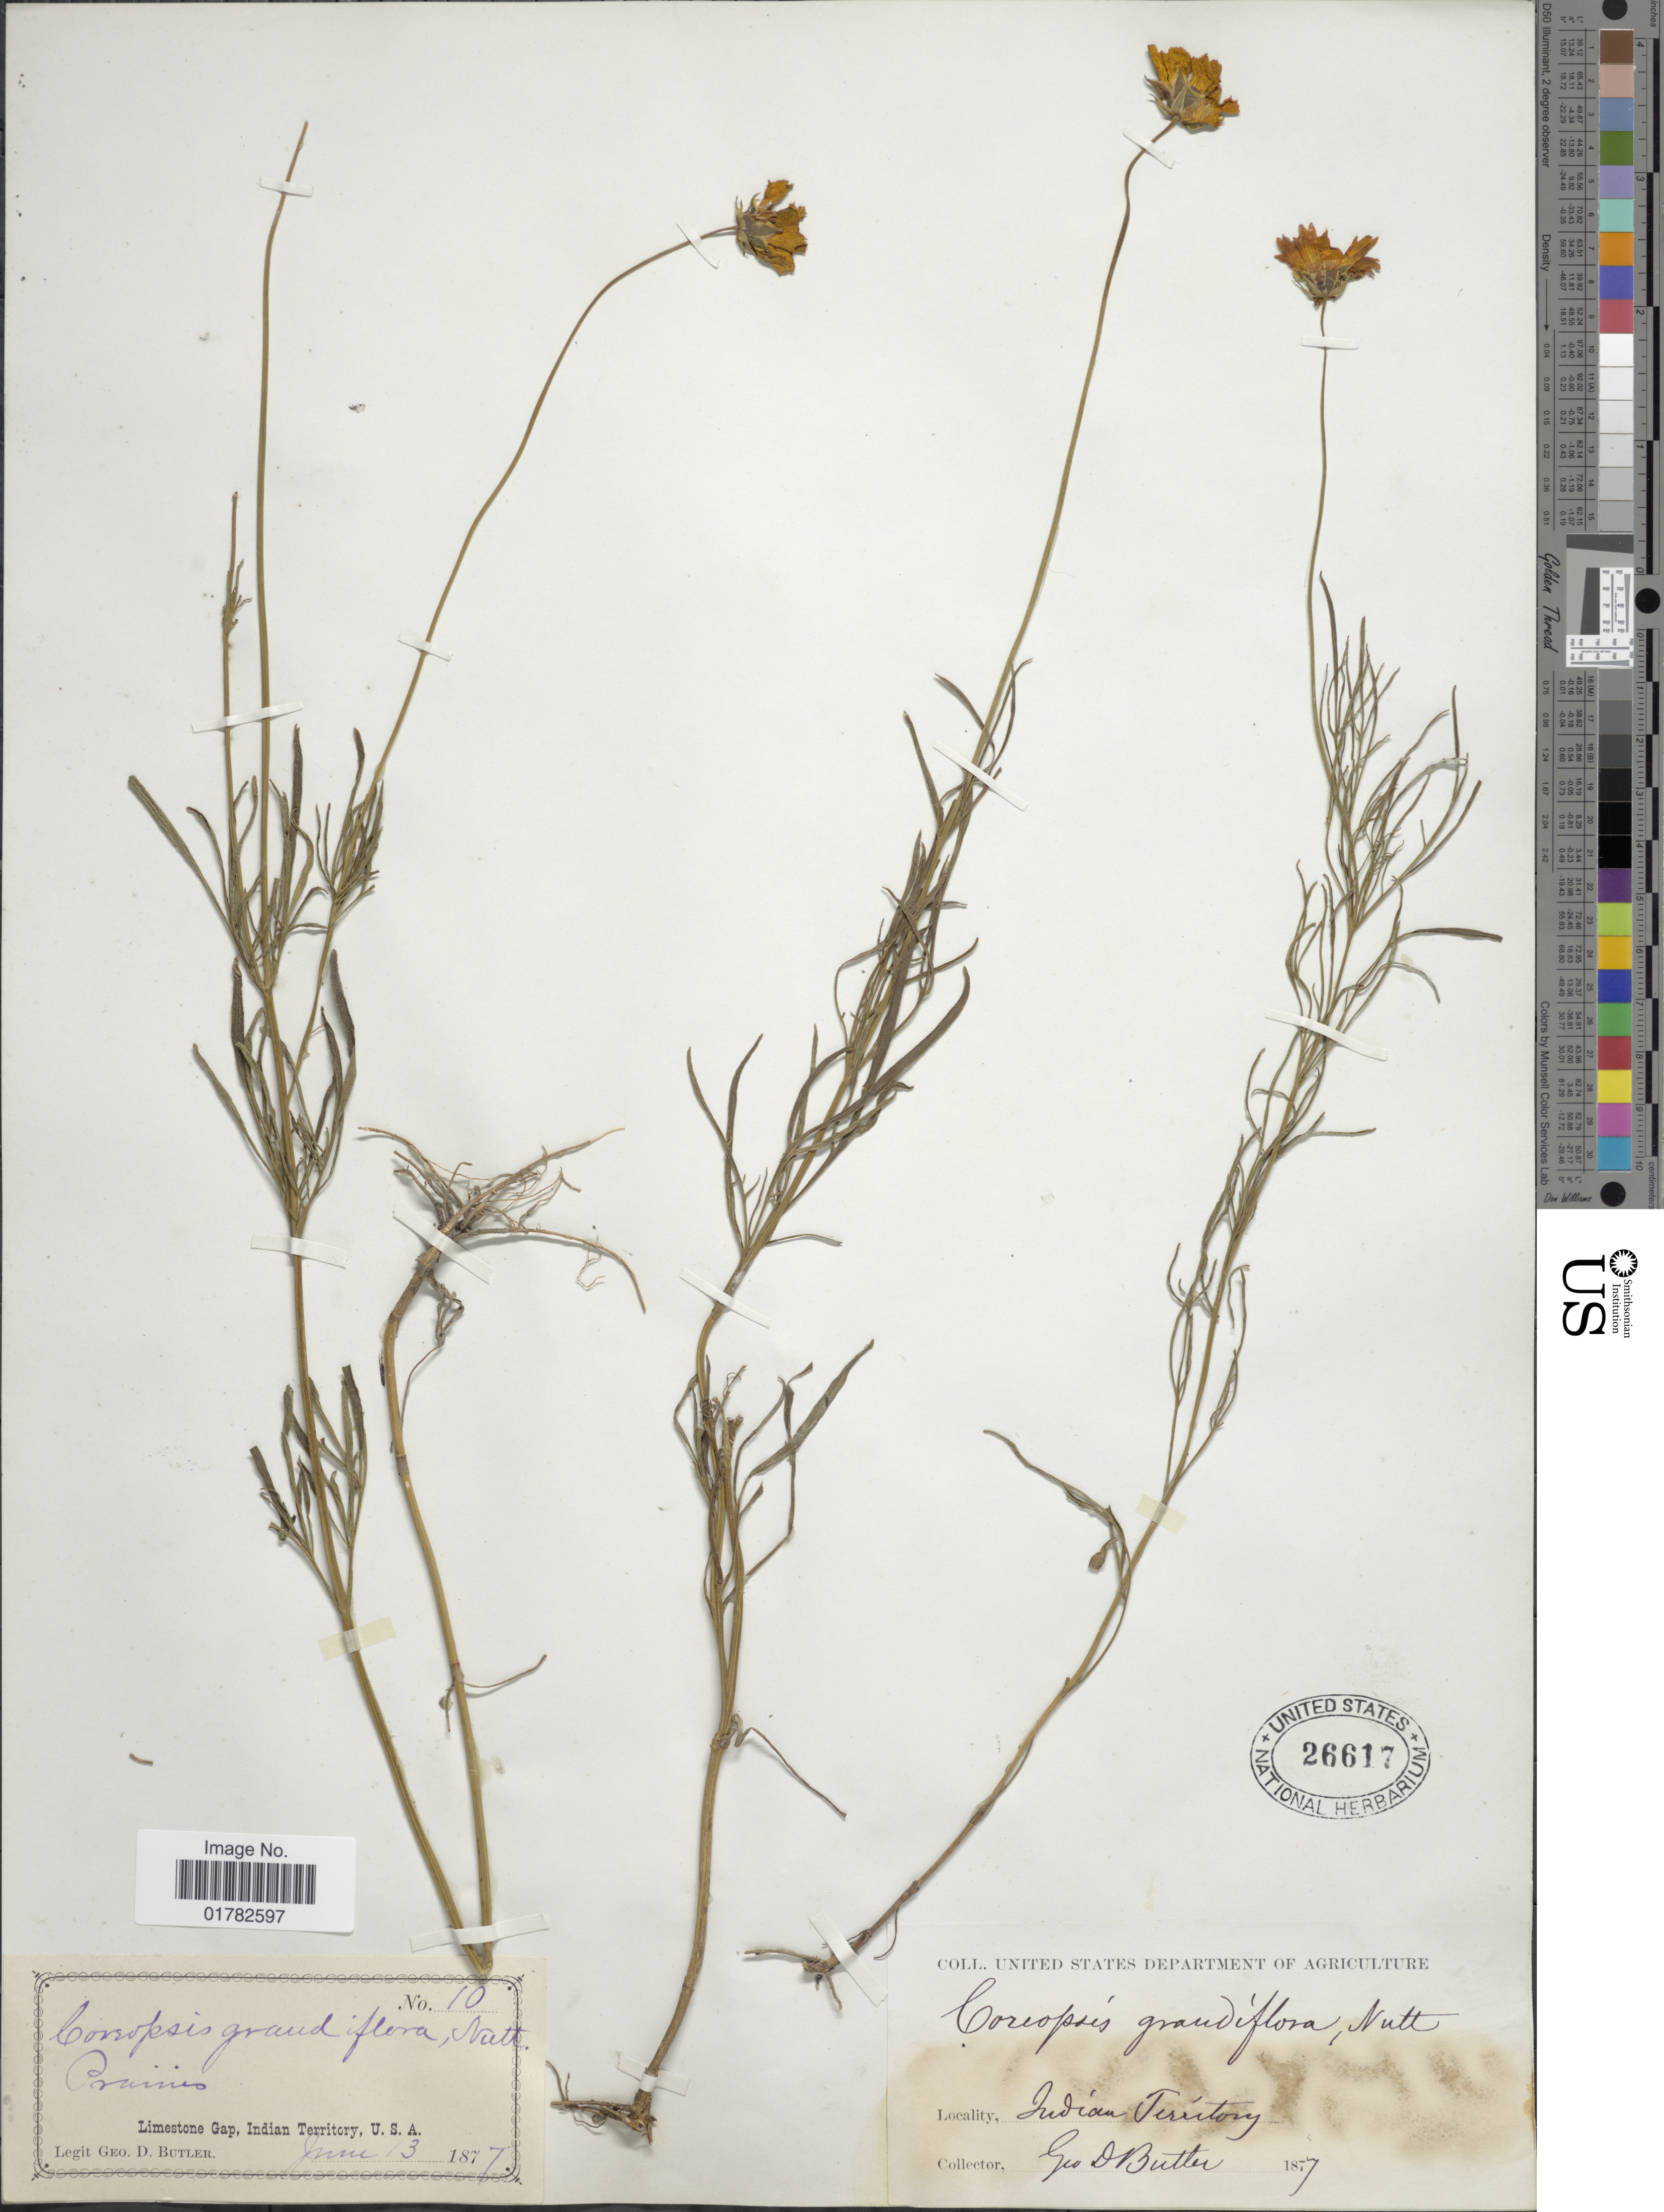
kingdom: Plantae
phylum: Tracheophyta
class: Magnoliopsida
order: Asterales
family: Asteraceae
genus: Coreopsis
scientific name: Coreopsis grandiflora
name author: Nutt.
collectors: G. D. Butler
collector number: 10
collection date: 1877-06-13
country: United States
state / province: Oklahoma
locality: Limestone Gap, Indian Territory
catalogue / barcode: US 26617